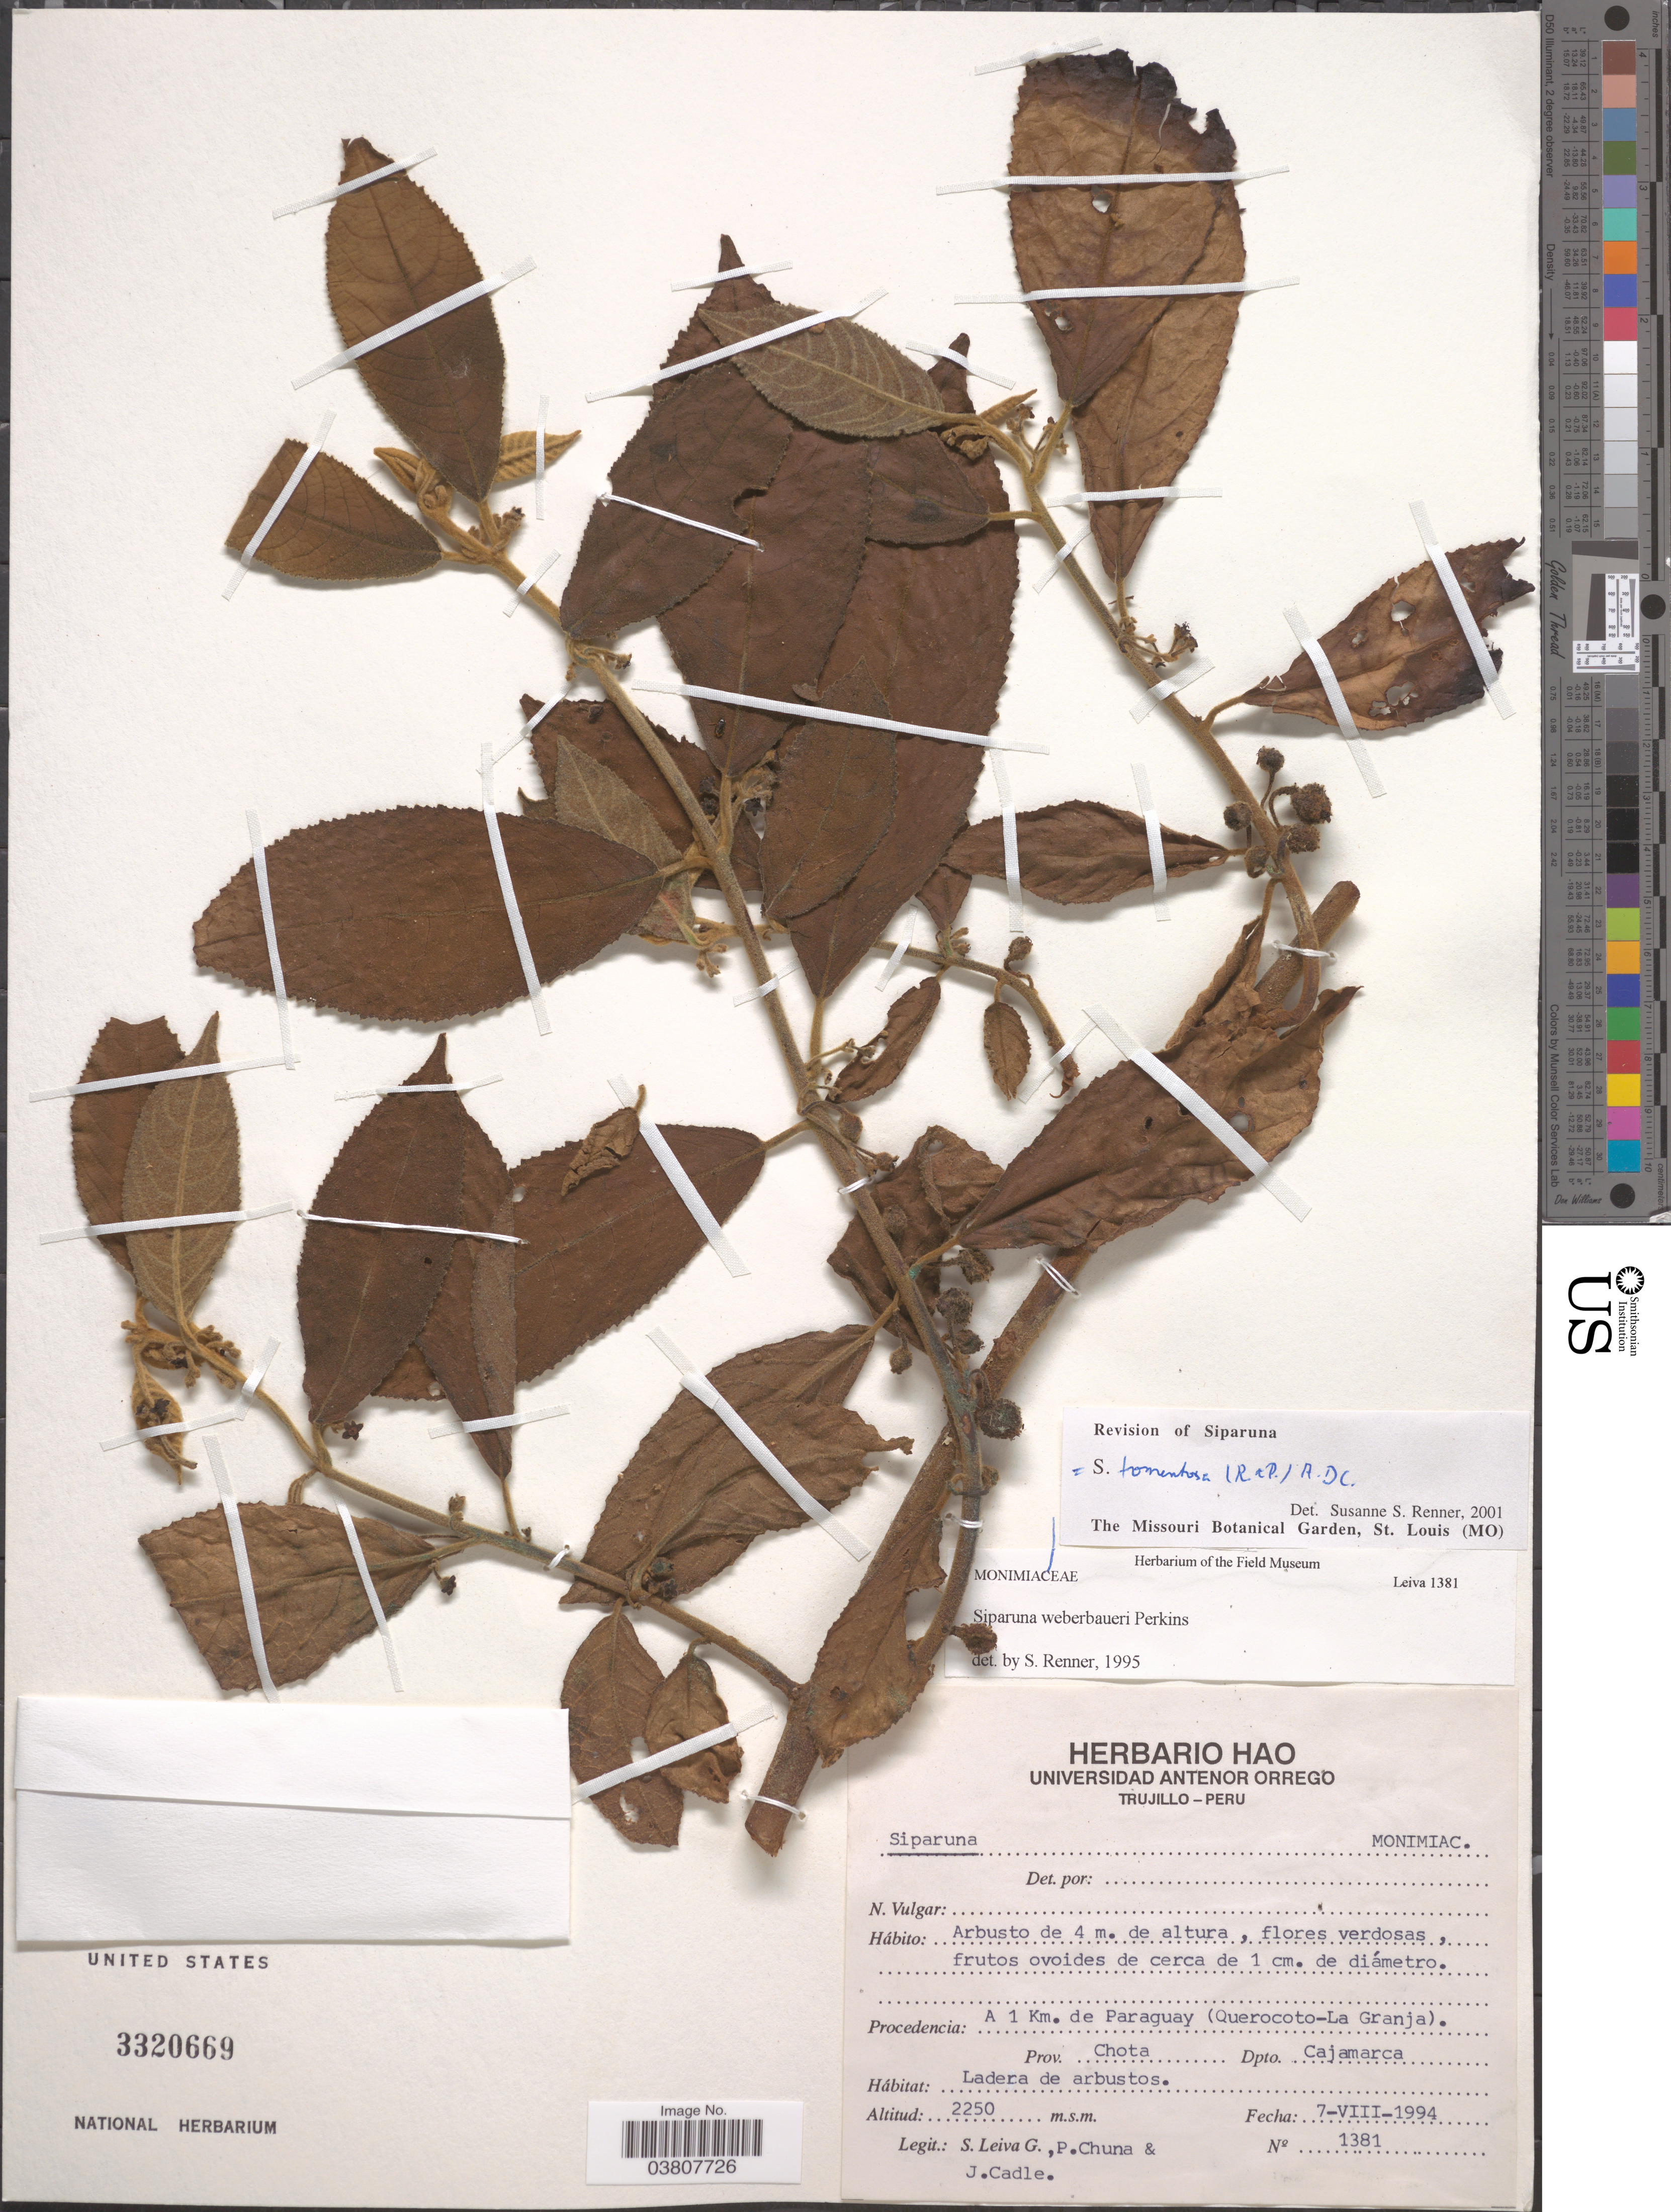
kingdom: Plantae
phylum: Tracheophyta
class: Magnoliopsida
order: Laurales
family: Siparunaceae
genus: Siparuna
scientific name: Siparuna tomentosa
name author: Perkins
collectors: S. Leiva G., P. Chuna & J. Cadle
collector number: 1381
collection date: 1994-08-07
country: Peru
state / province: Cajamarca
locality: A 1 Km. de Paraguay (Querocoto0La Granja). Prov. Chota. Dpto. Cajamarca.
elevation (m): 2250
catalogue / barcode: US 3320669